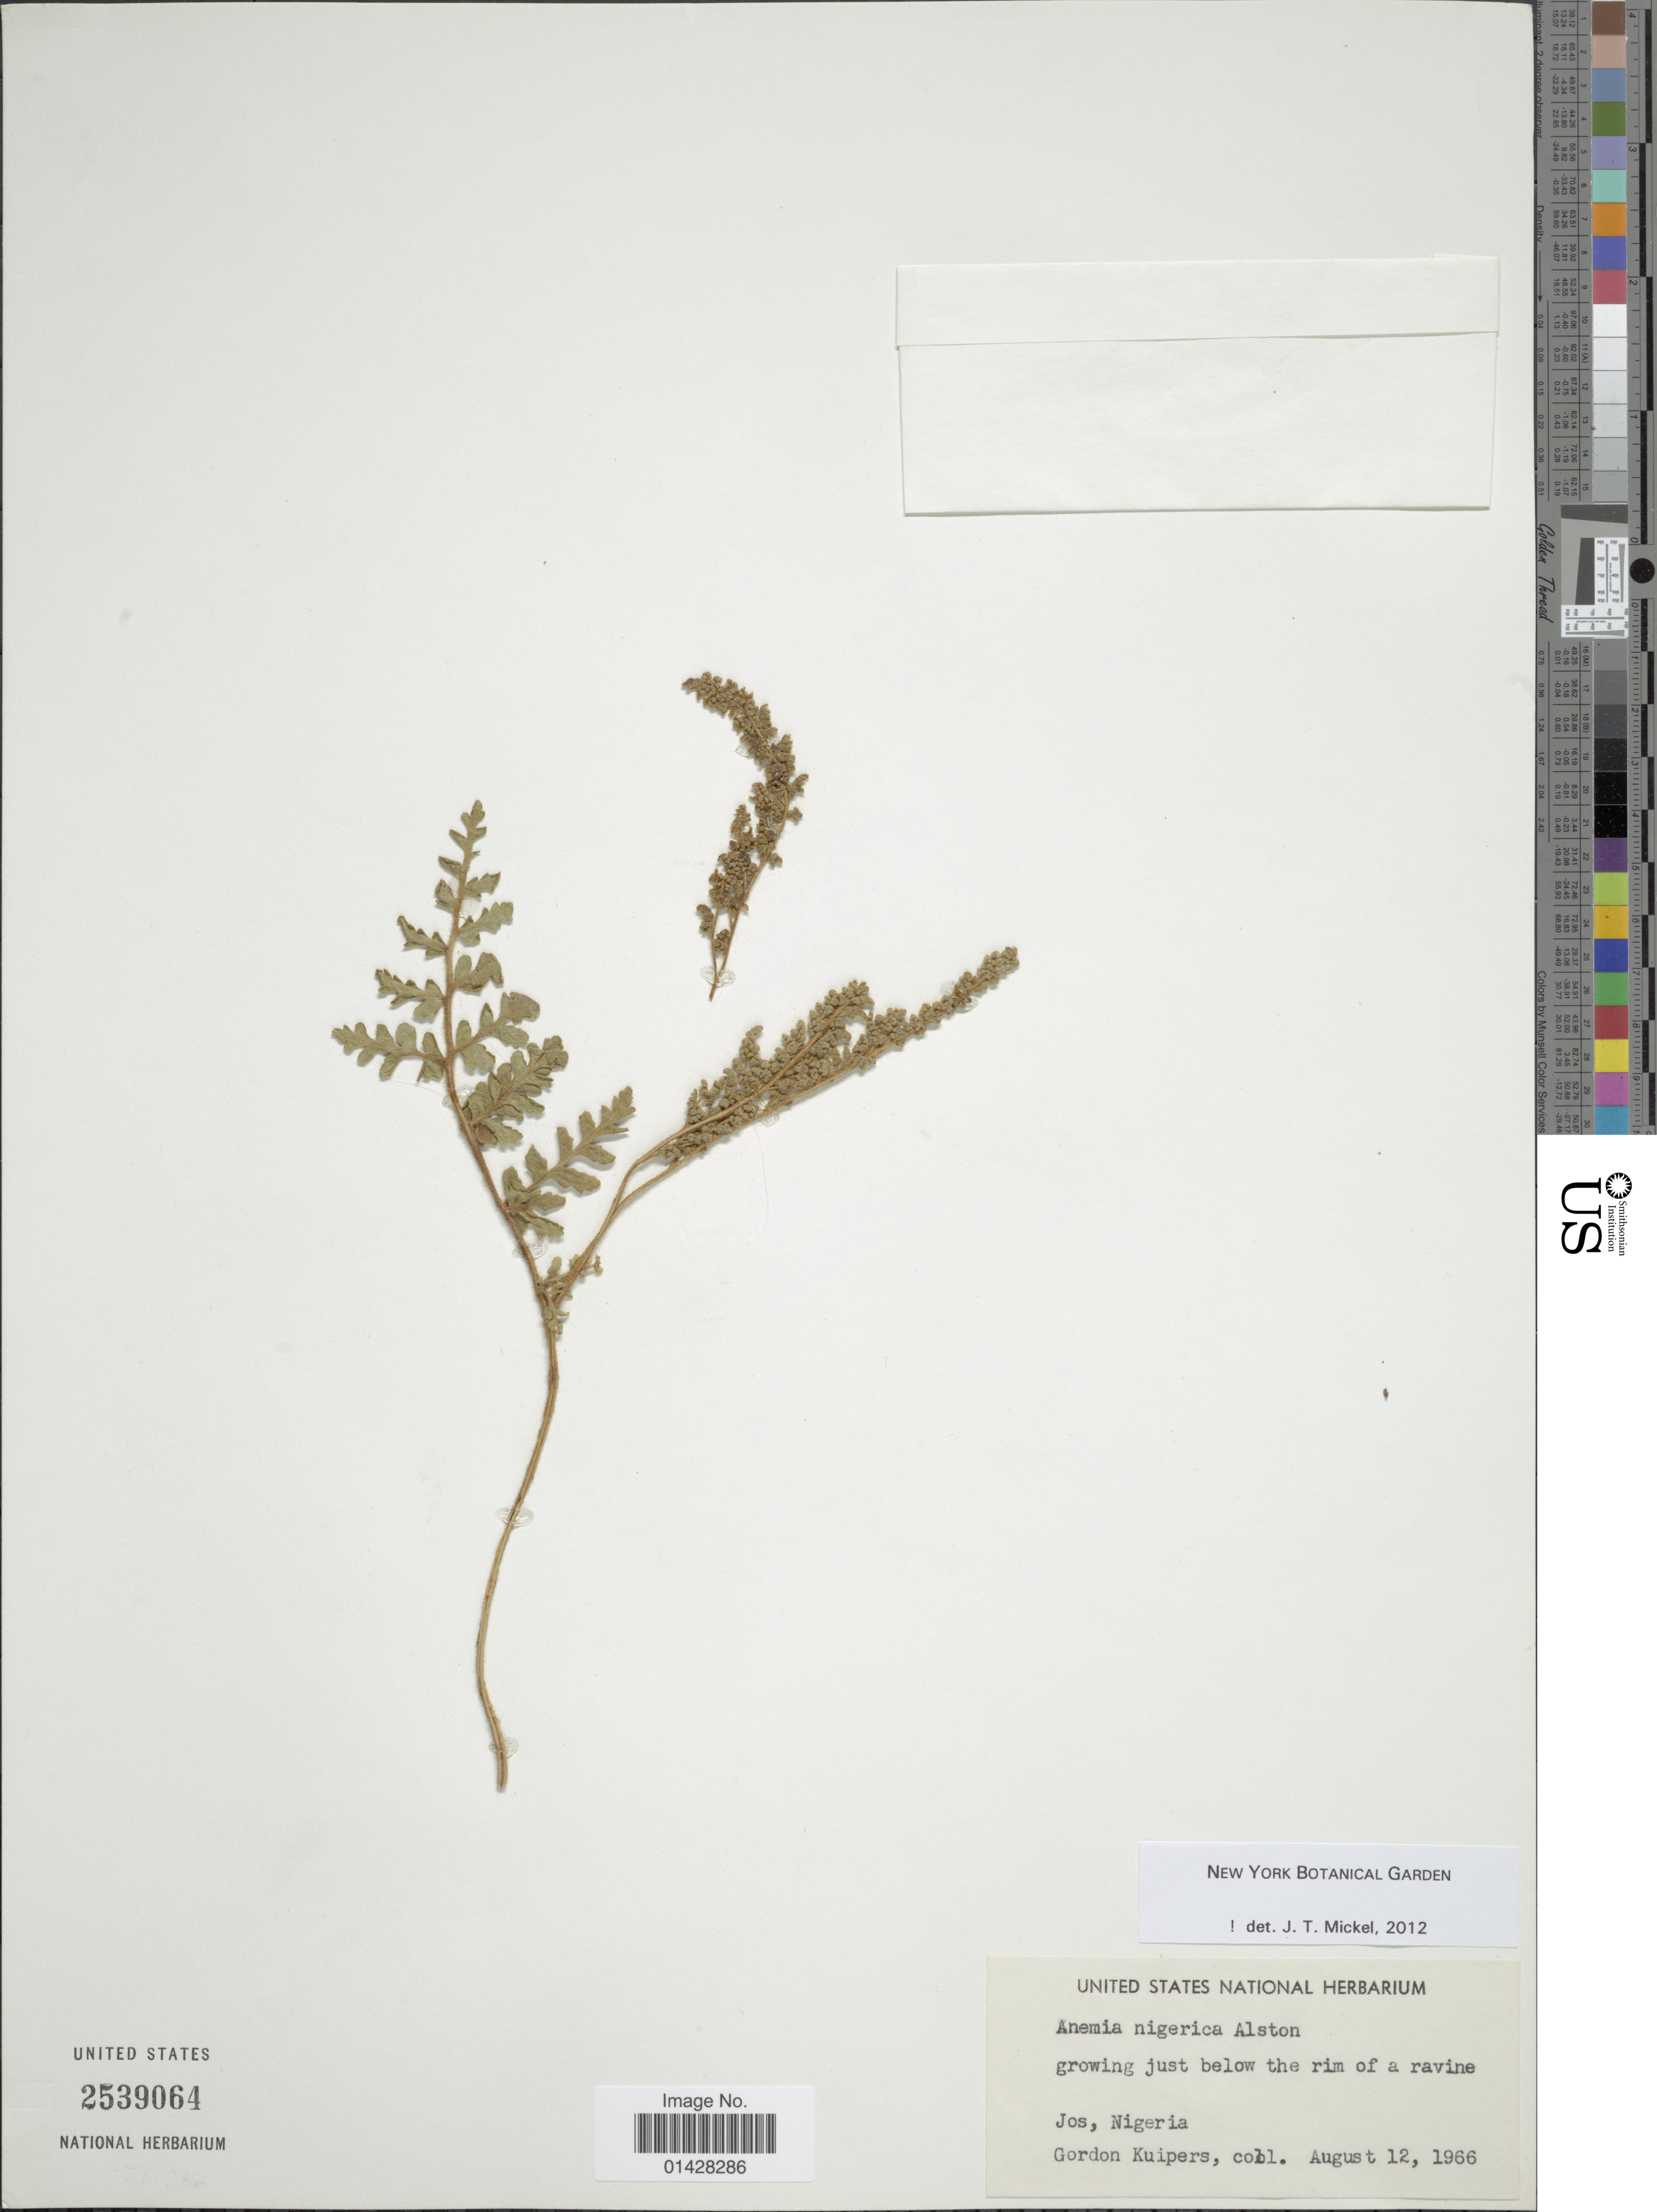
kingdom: Plantae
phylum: Tracheophyta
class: Polypodiopsida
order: Schizaeales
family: Anemiaceae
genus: Anemia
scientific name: Anemia nigerica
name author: Alston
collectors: G. Kuipers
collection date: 1966-08-12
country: Nigeria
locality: Jos, Nigeria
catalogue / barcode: US 2539064